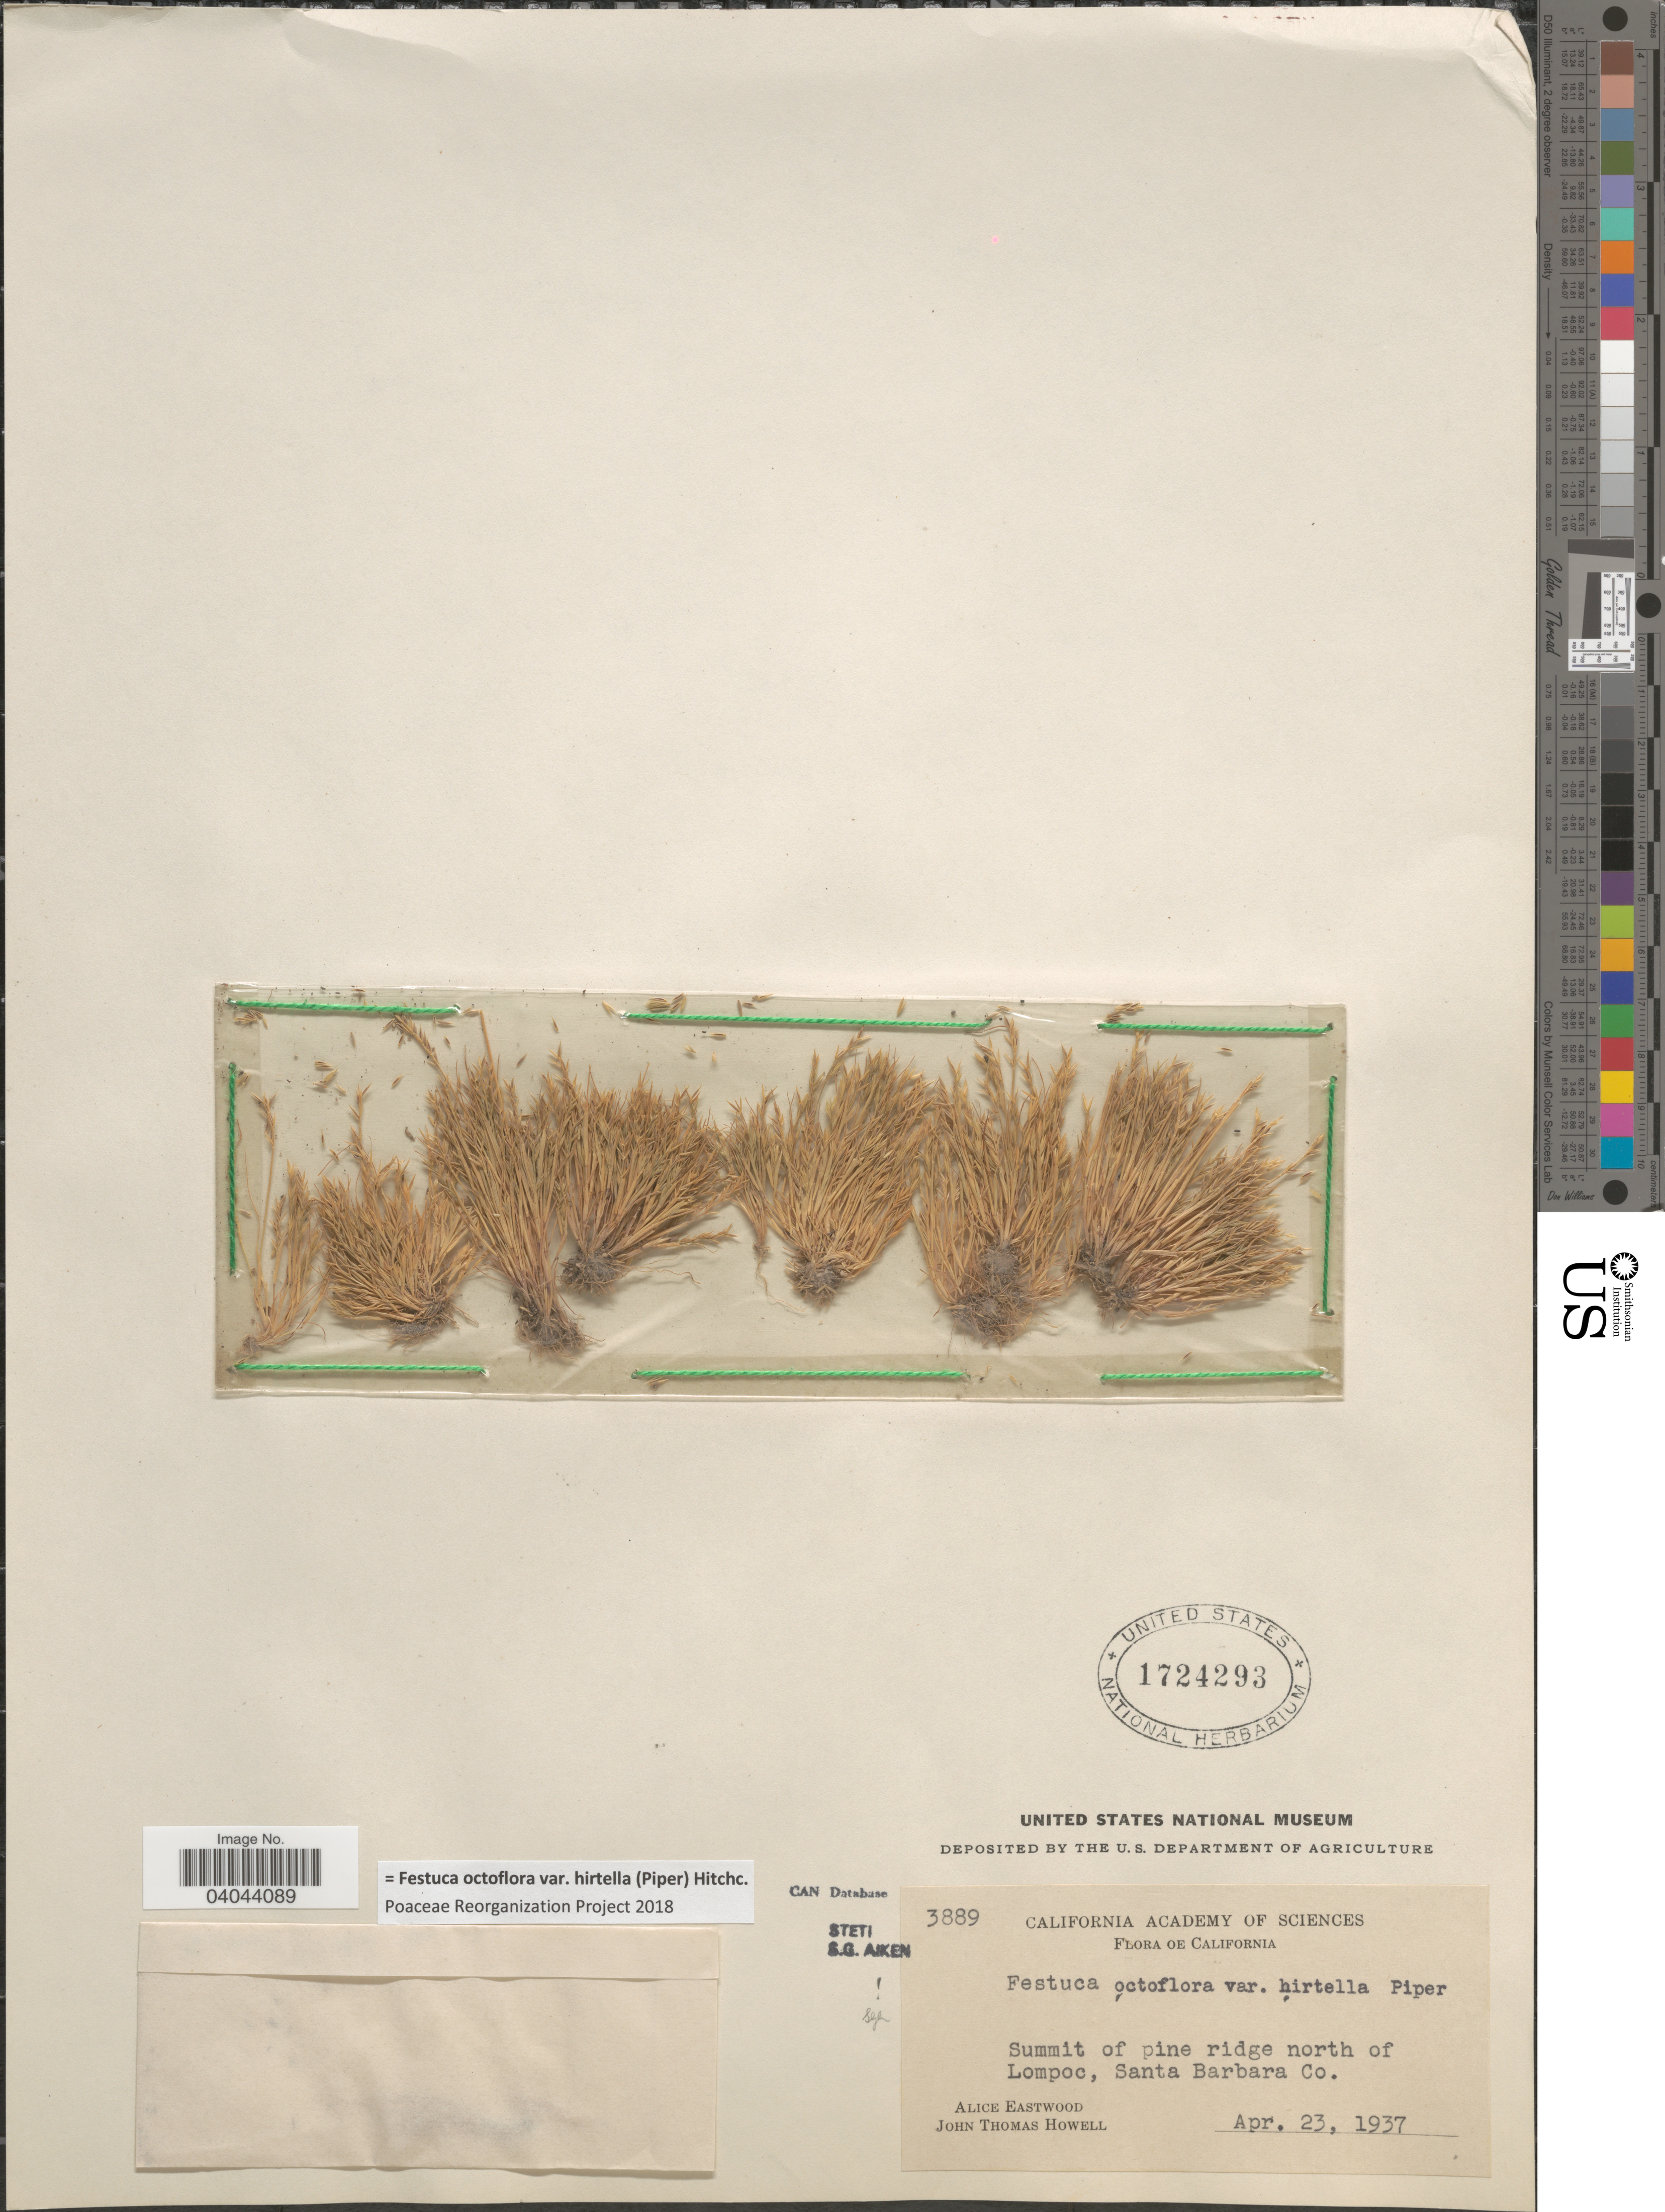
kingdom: Plantae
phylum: Tracheophyta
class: Liliopsida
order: Poales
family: Poaceae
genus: Festuca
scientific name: Festuca octoflora var. hirtella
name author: Piper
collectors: A. Eastwood & J. T. Howell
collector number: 3889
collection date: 1937-04-23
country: United States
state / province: California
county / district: Santa Barbara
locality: Summit of pine ridge north of Lompoc, Santa Barbara Co.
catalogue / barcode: US 1724293